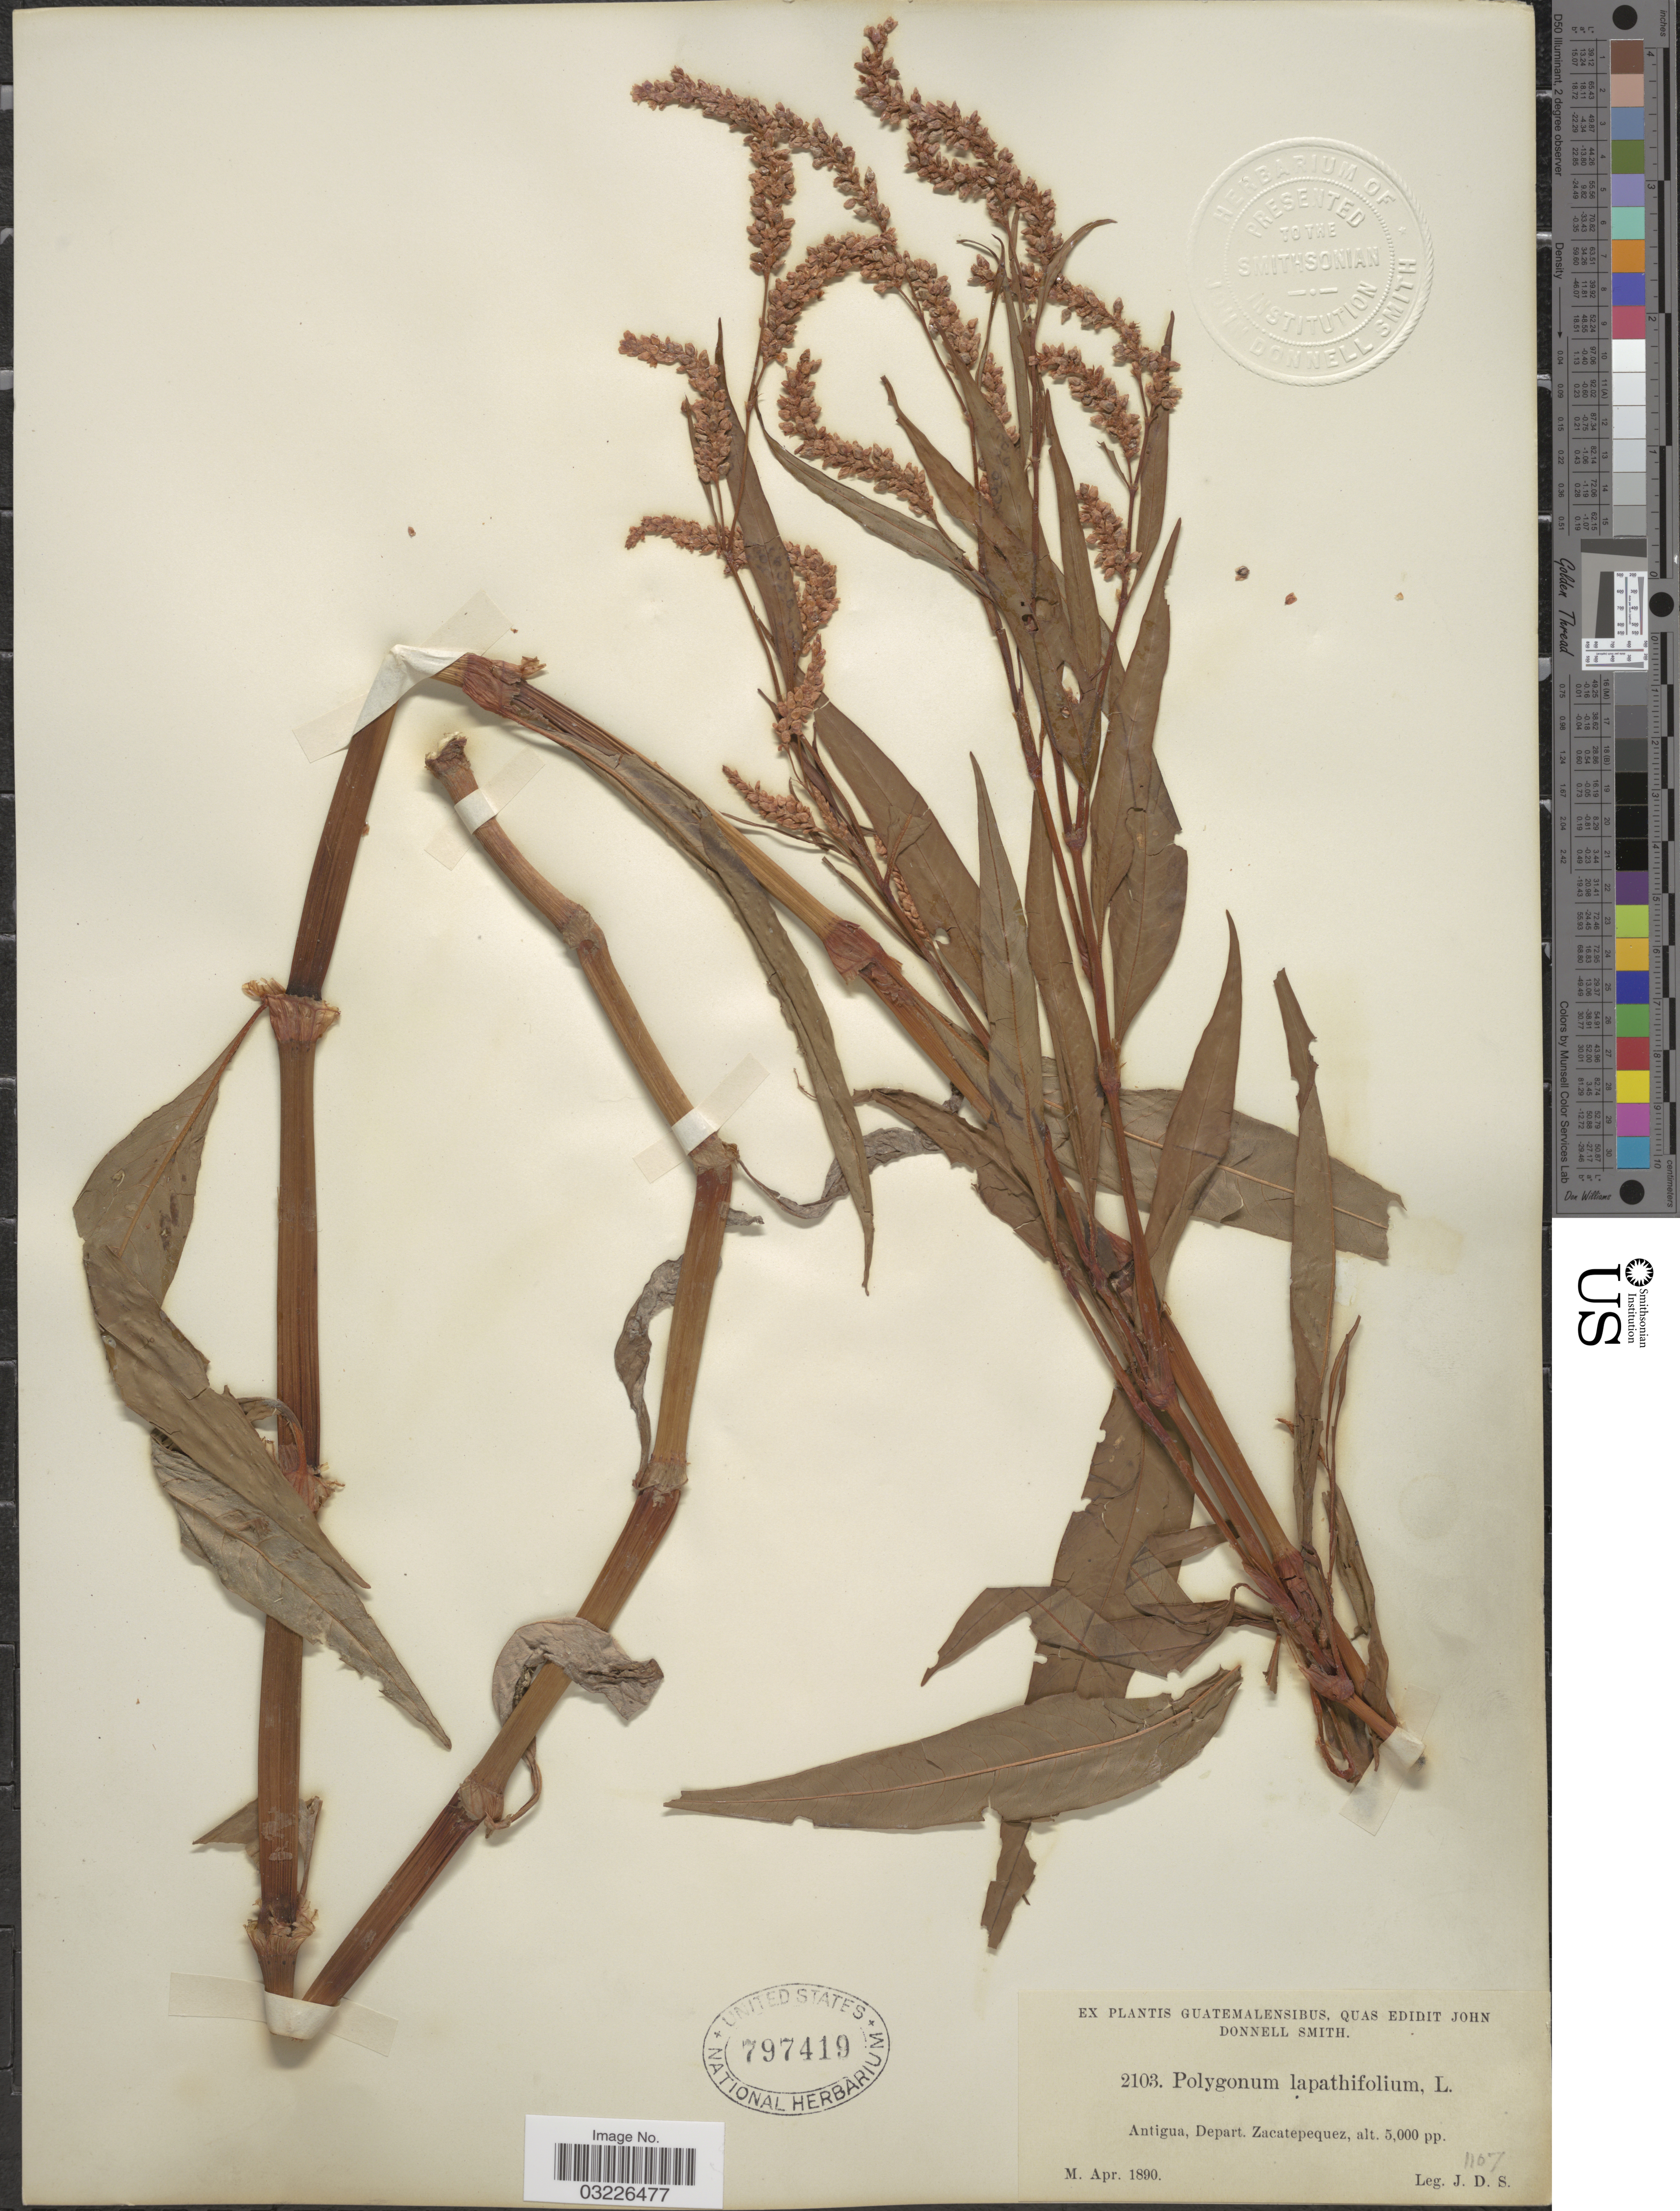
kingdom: Plantae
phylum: Tracheophyta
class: Magnoliopsida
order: Caryophyllales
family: Polygonaceae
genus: Persicaria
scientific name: Persicaria sp.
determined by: Atha, D. E.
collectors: J. Donnell Smith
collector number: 2103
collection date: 1890-04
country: Guatemala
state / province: Sacatepéquez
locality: Antigua, Depart. Zacatepequez.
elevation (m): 1524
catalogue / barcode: US 797419